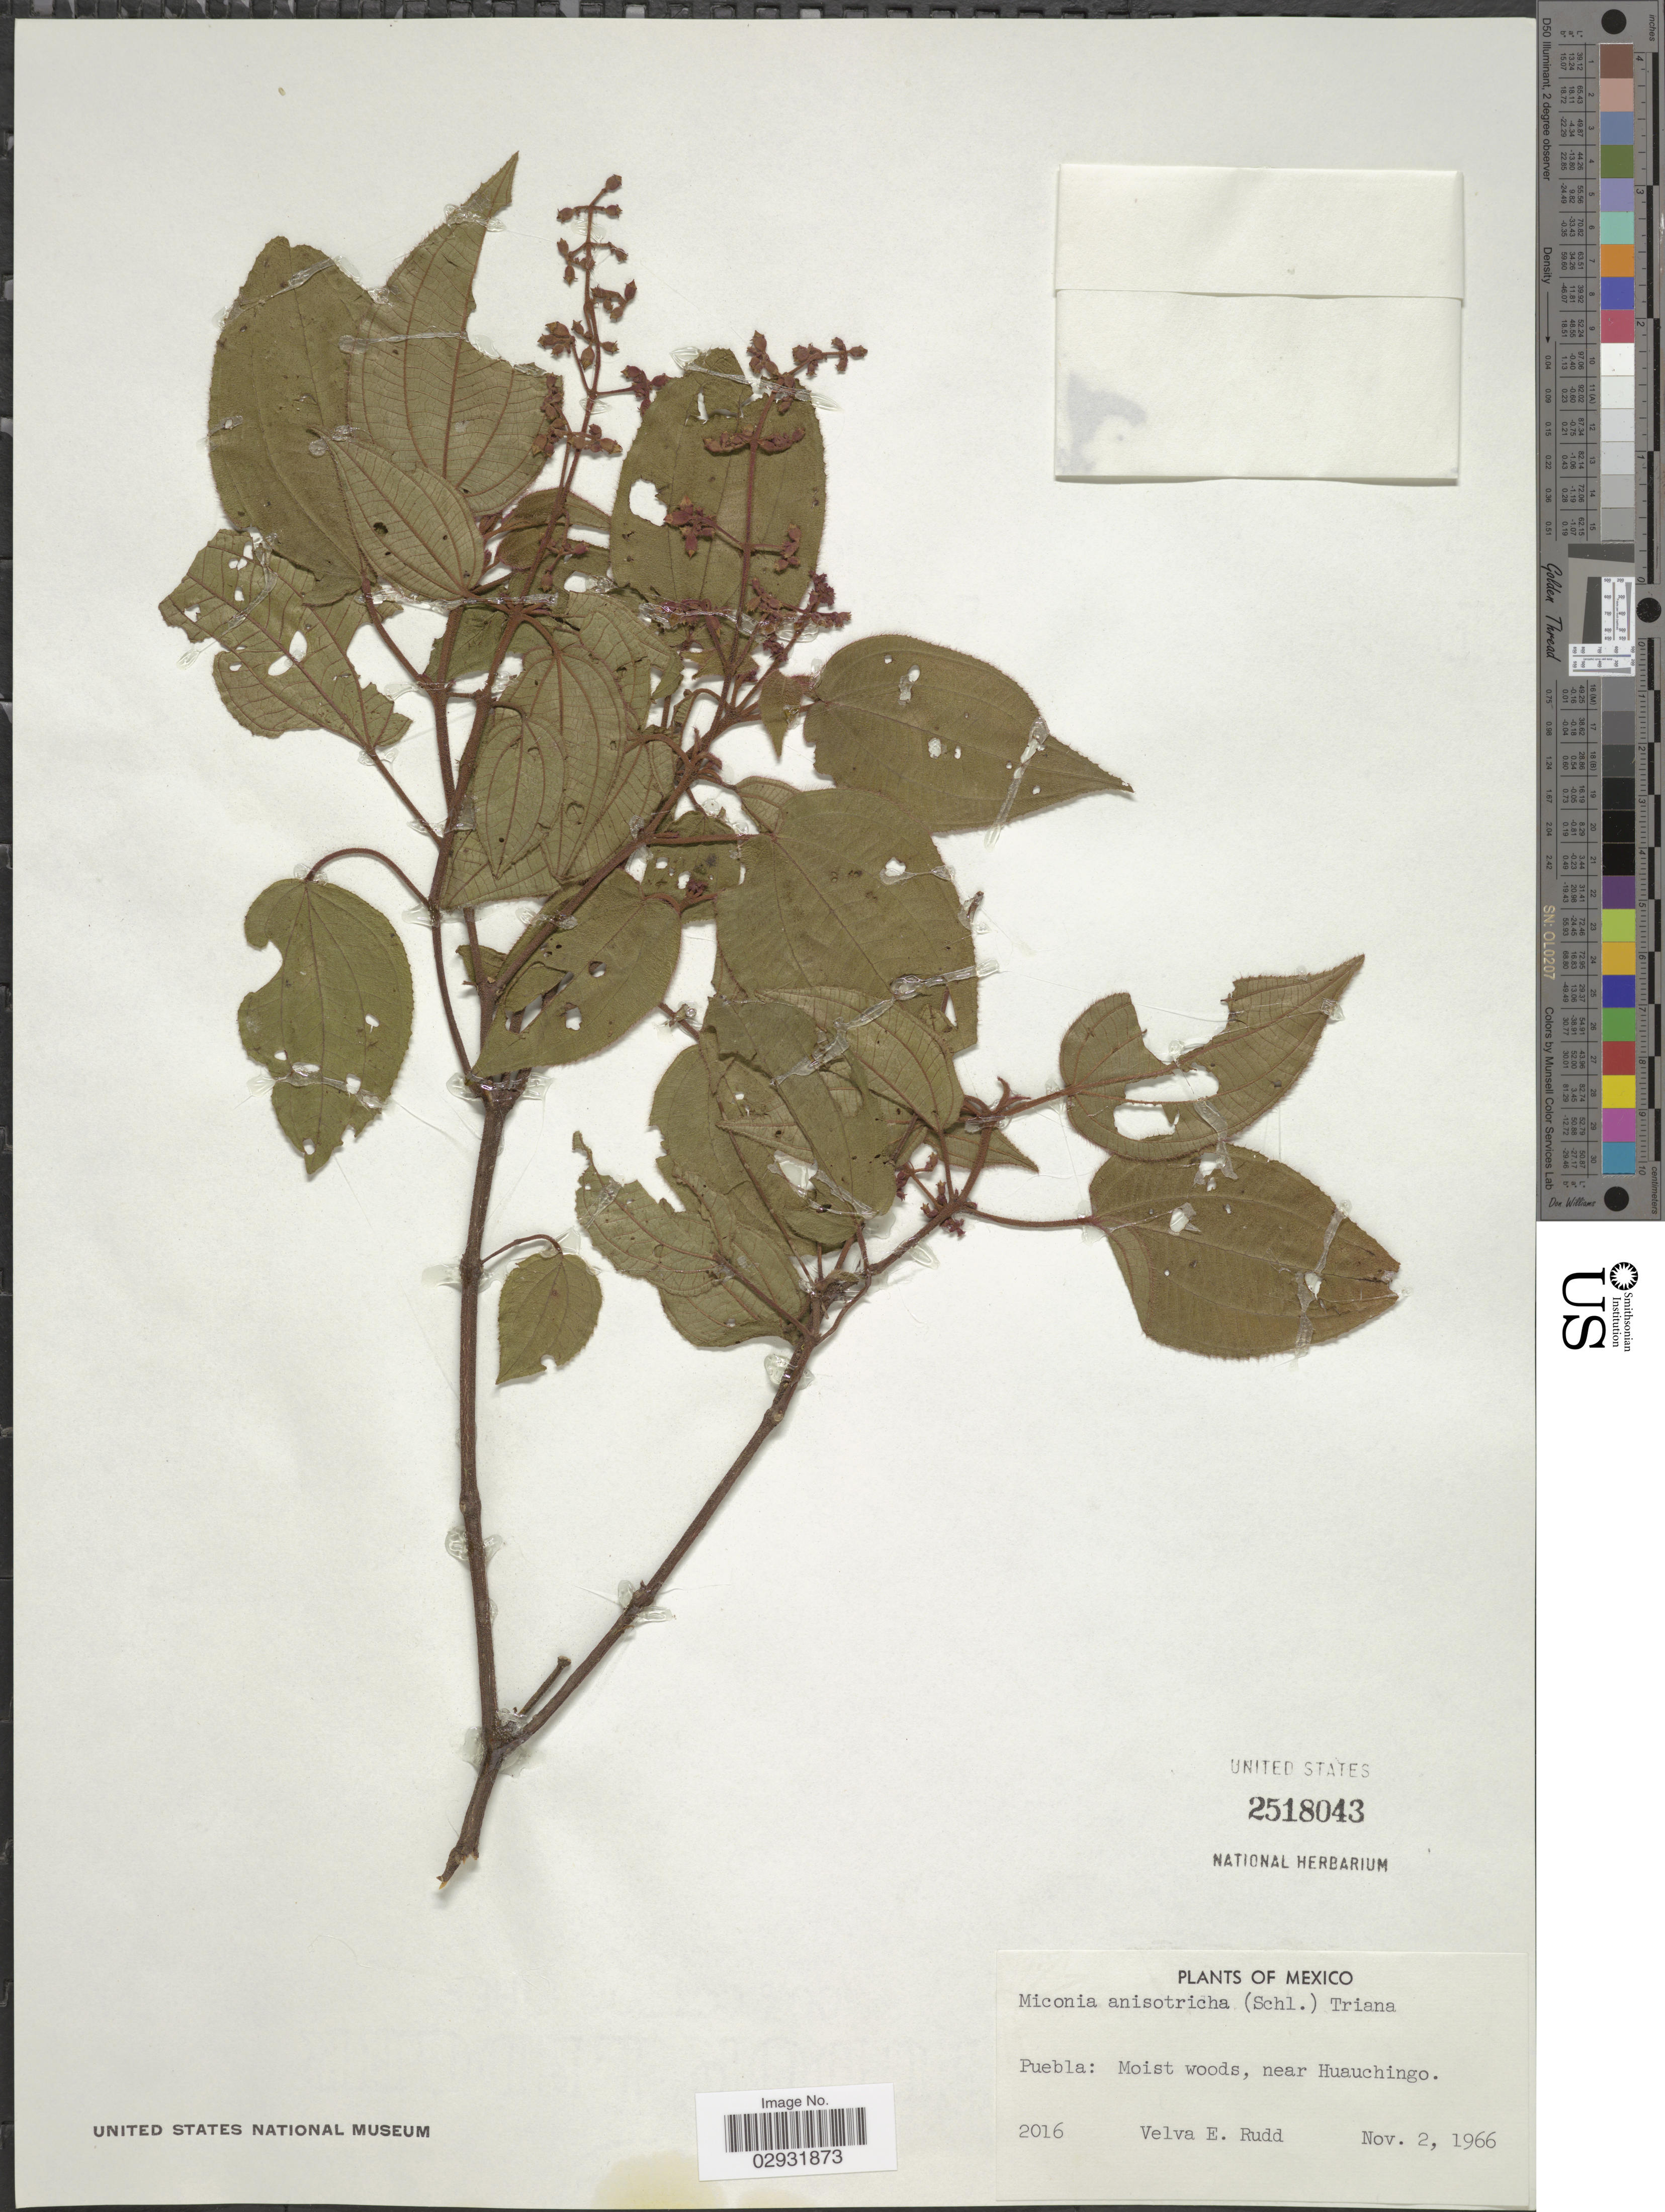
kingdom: Plantae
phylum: Tracheophyta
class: Magnoliopsida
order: Myrtales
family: Melastomataceae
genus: Miconia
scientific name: Miconia anisotricha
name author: (Schltdl.) Triana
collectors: V. E. Rudd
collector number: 2016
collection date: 1966-11-02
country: Mexico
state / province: Puebla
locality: Moist woods, near Huauchingo.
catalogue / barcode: US 2518043